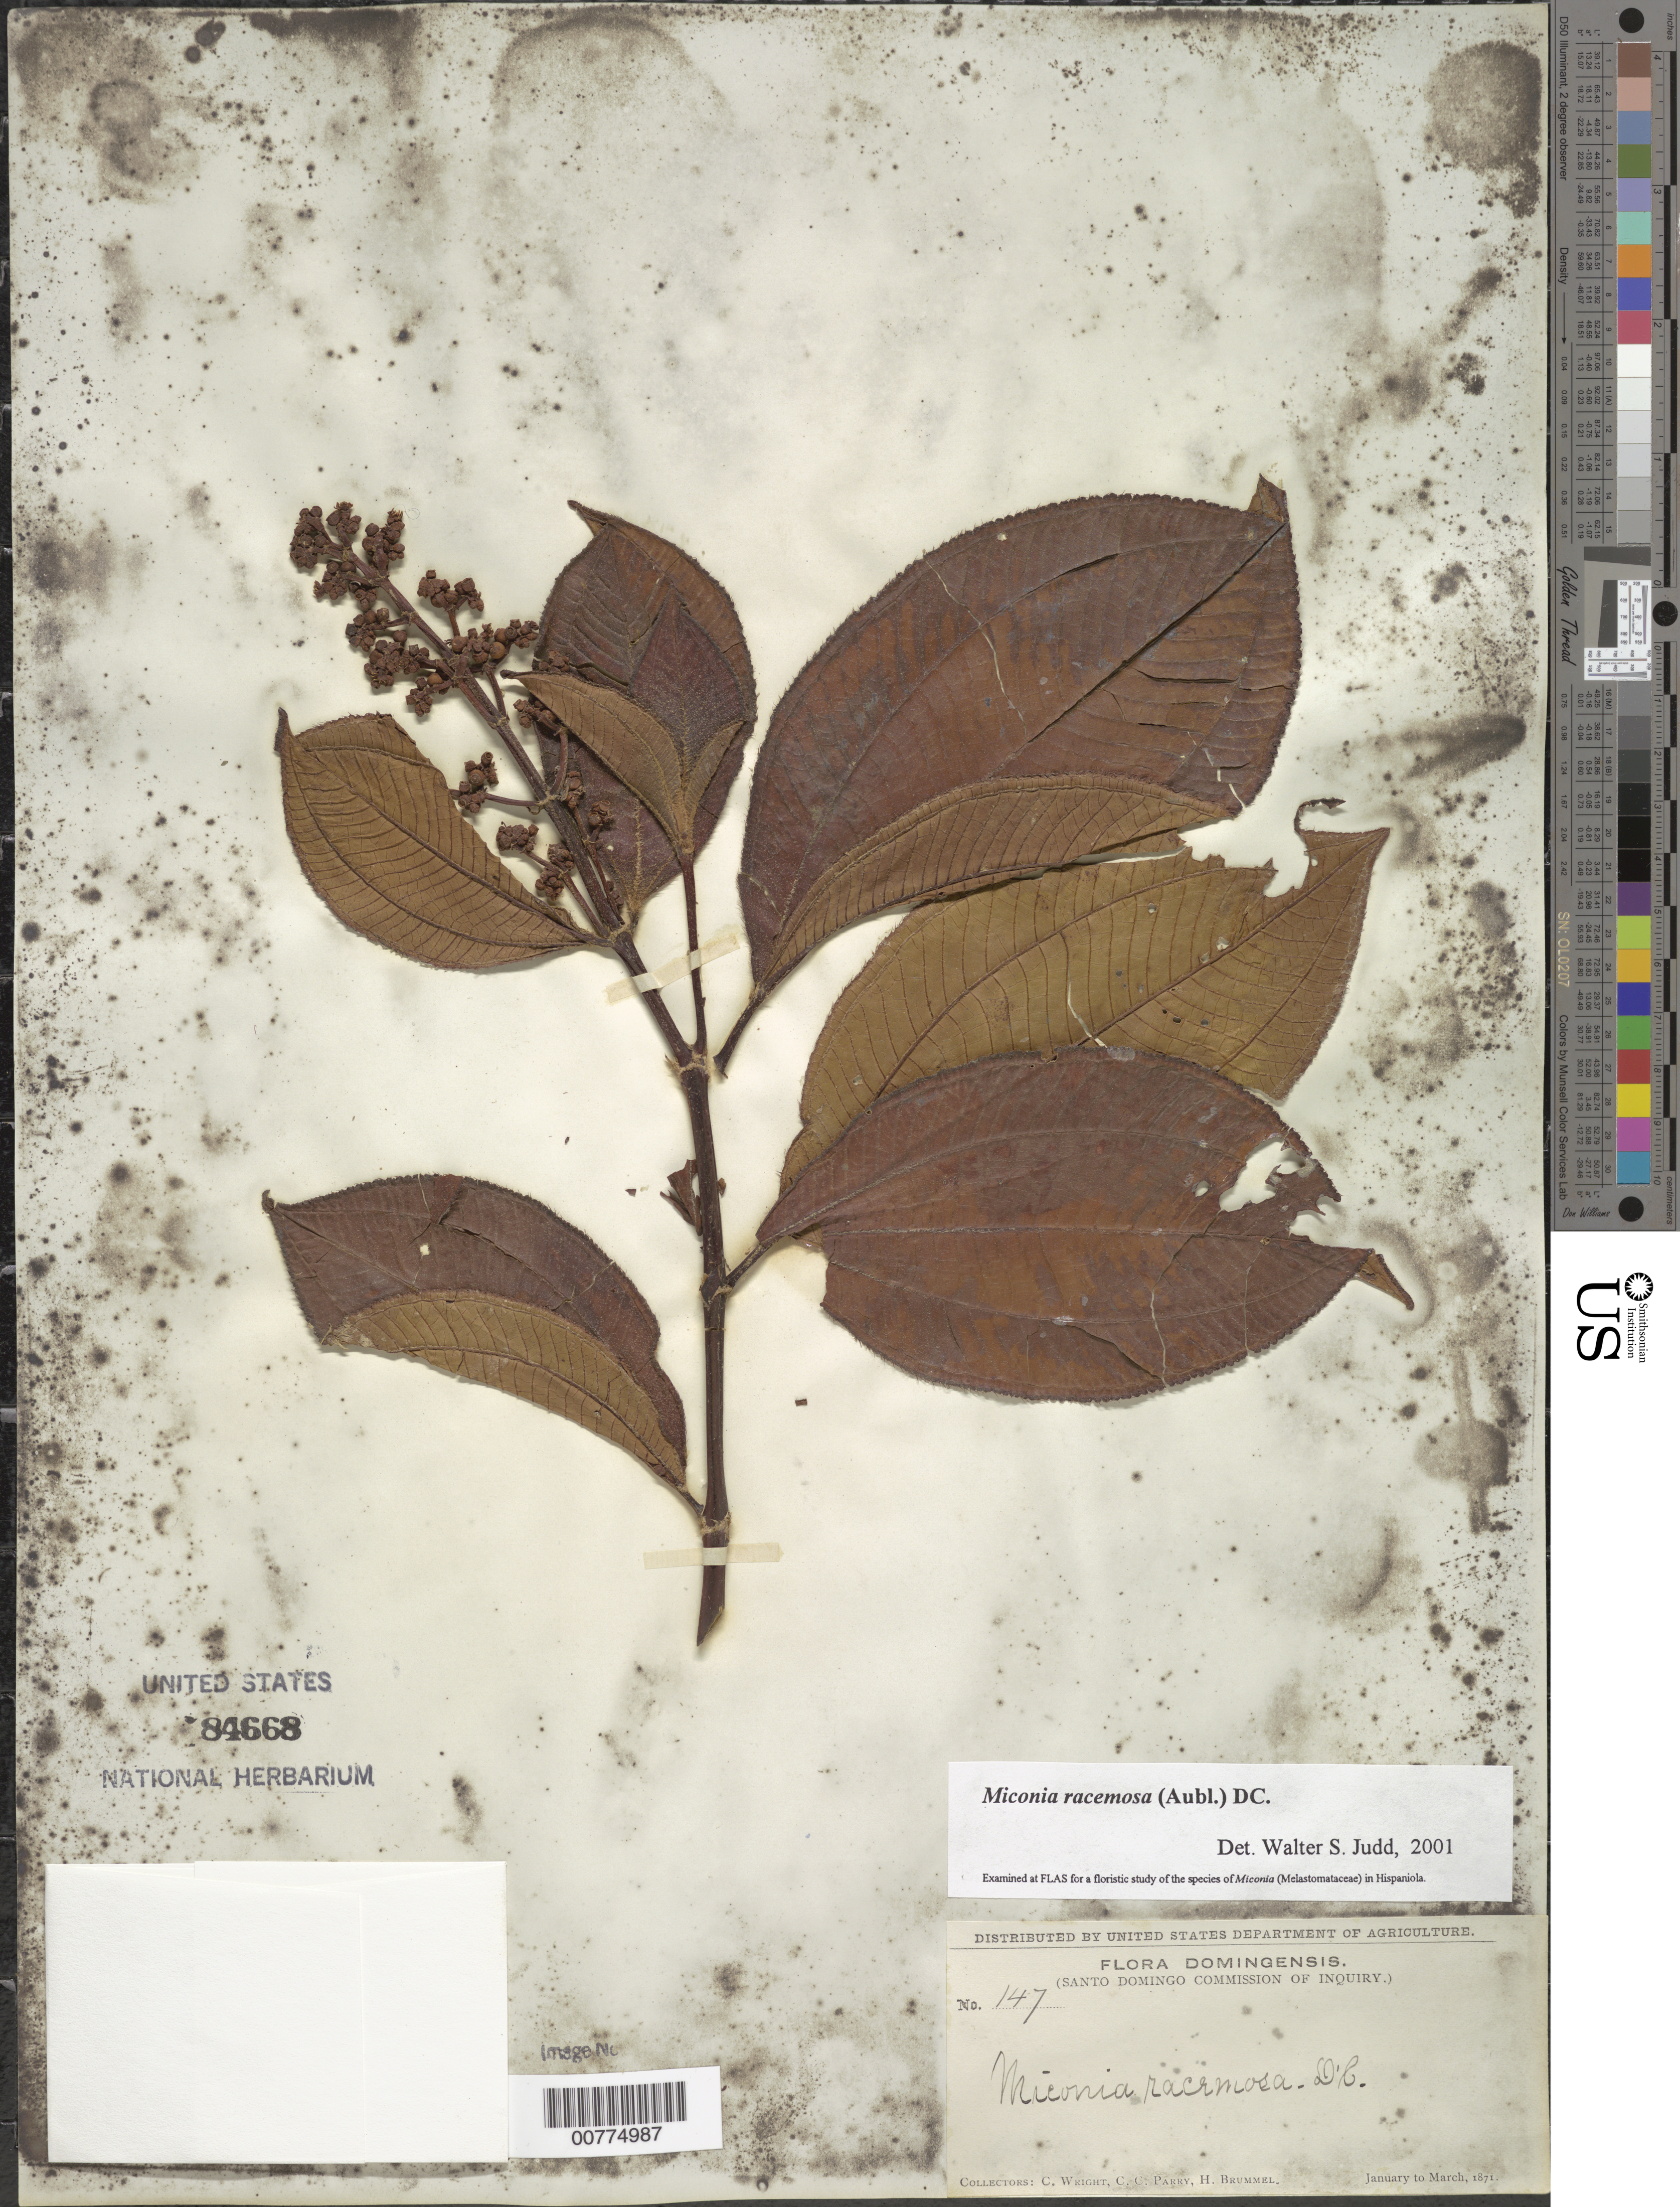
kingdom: Plantae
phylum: Tracheophyta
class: Magnoliopsida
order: Myrtales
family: Melastomataceae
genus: Miconia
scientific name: Miconia racemosa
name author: (Aubl.) DC.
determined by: Judd, Walter S.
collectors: C. Wright, C. C. Parry & H. Brummel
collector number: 147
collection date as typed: Jan 1871 to -- Mar 1871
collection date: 1871-01/1871-03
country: Dominican Republic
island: Hispaniola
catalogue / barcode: US 84668